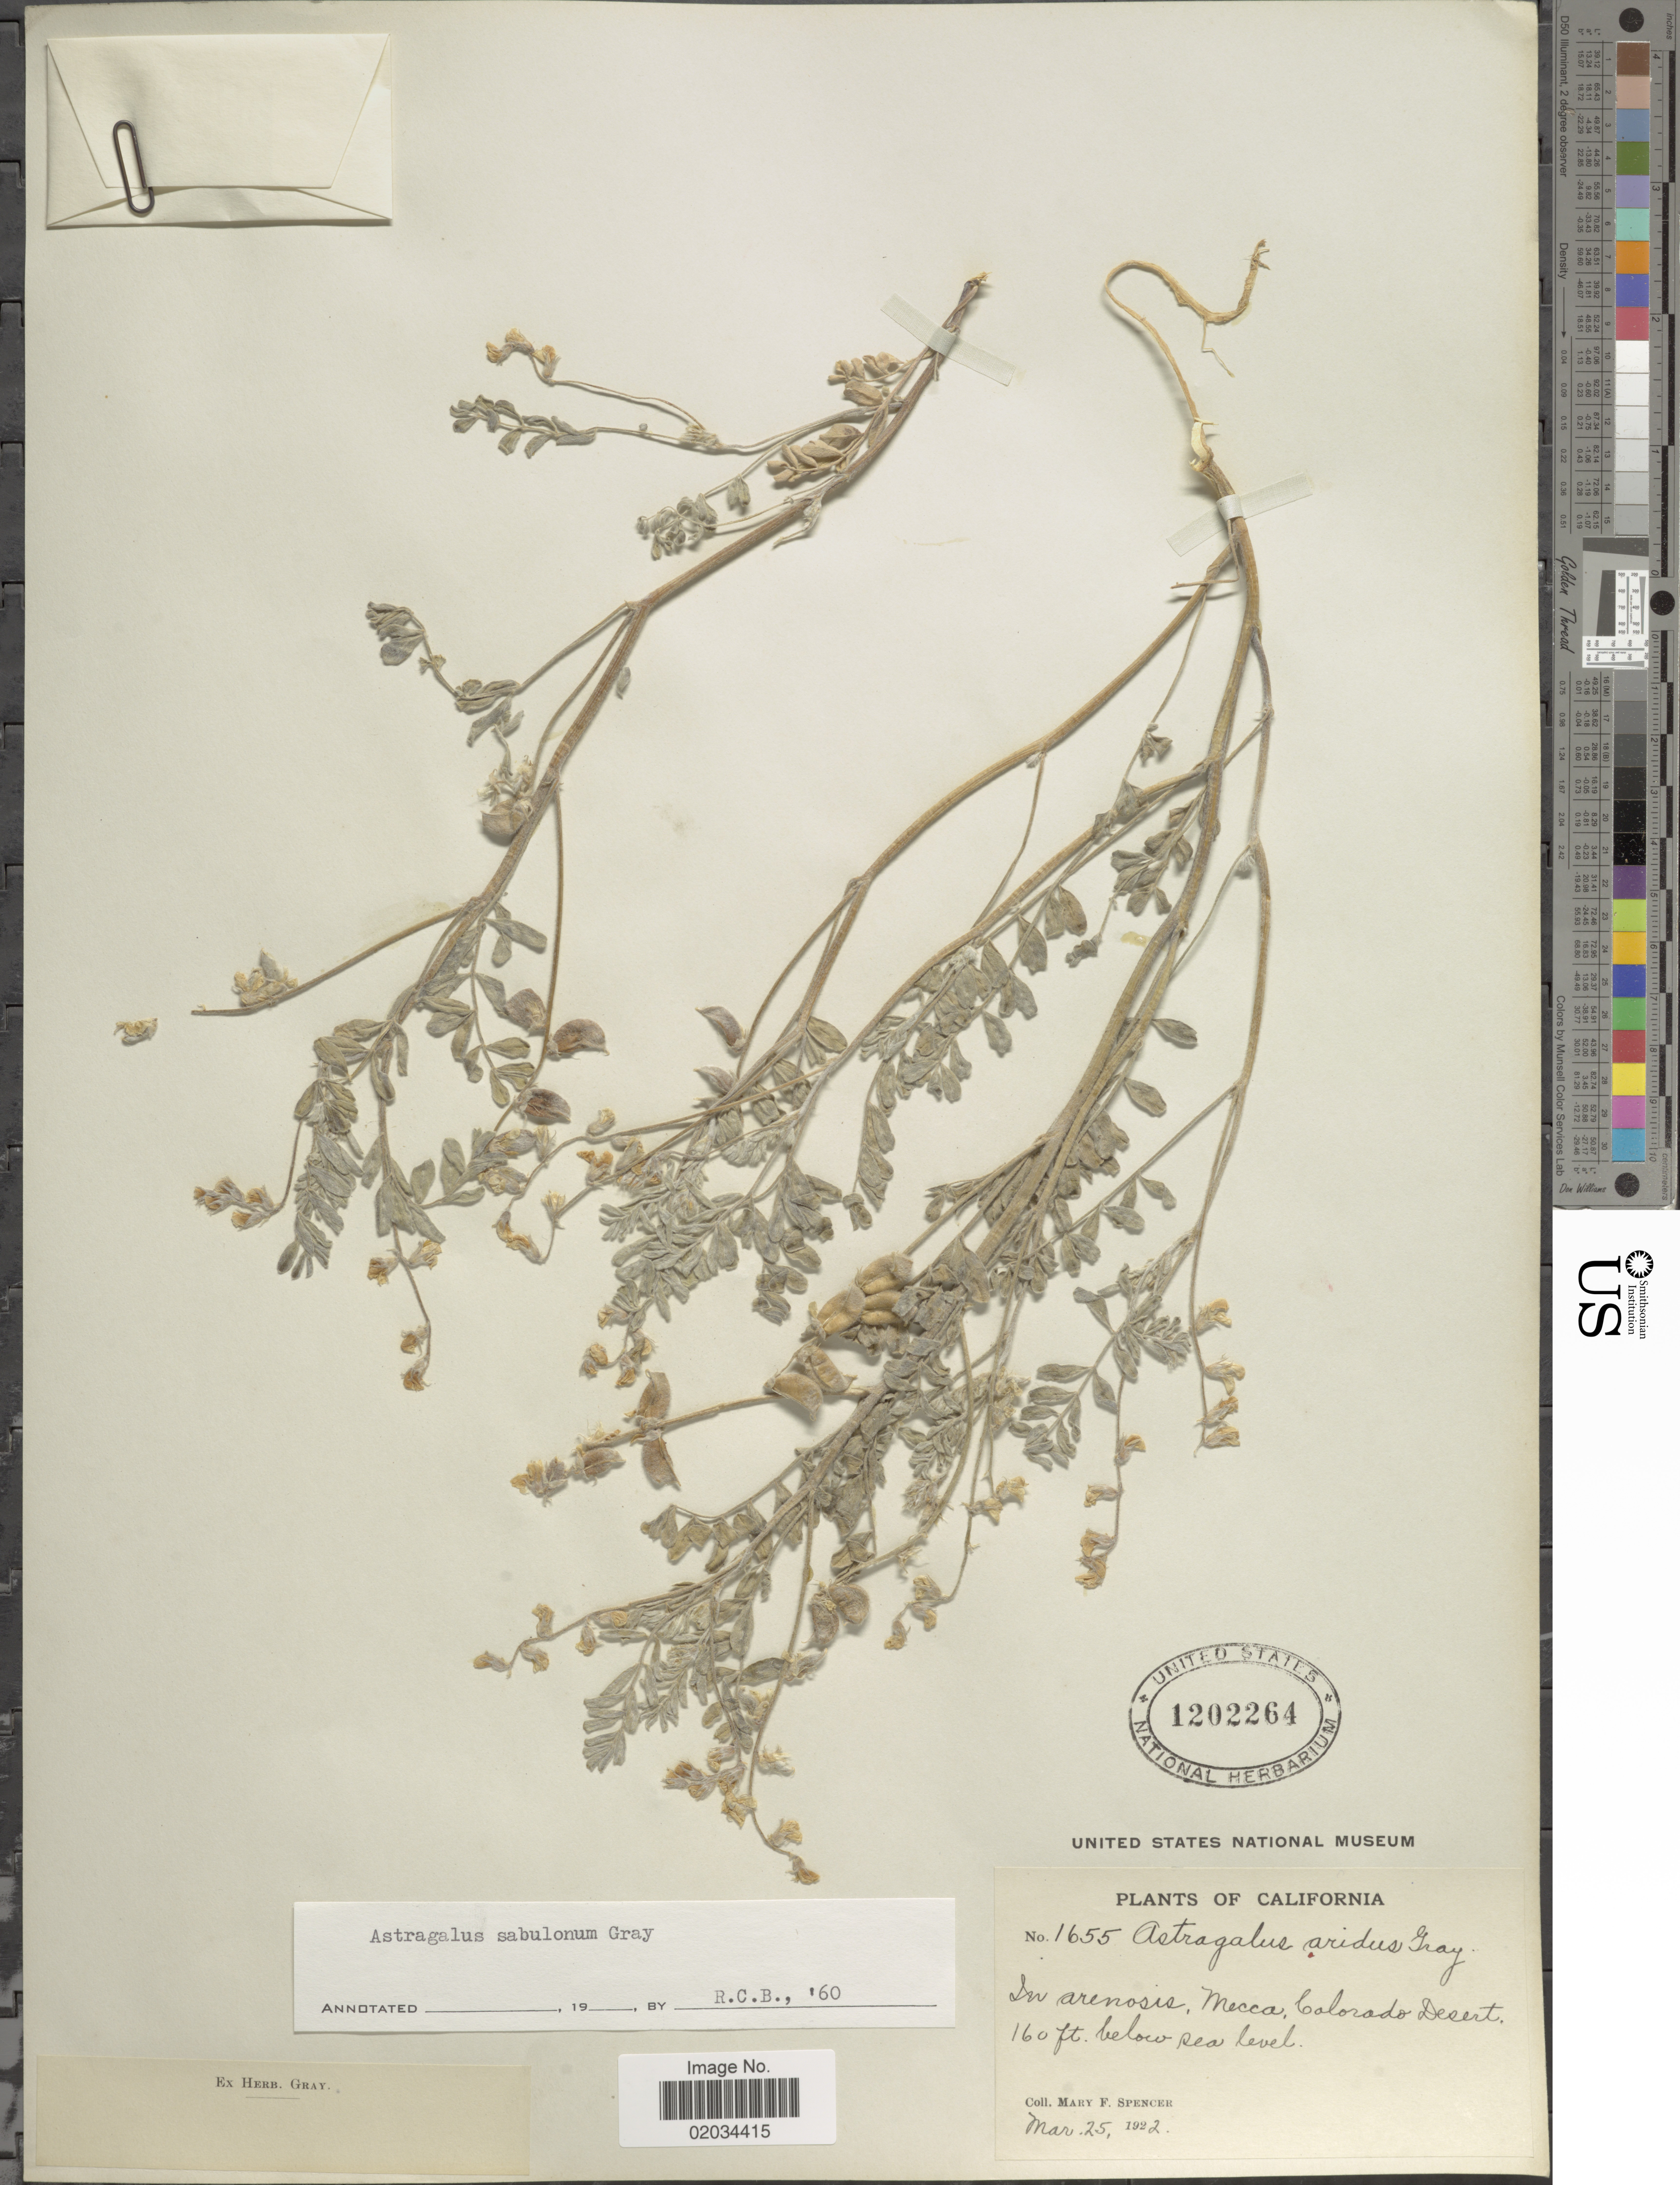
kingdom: Plantae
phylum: Tracheophyta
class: Magnoliopsida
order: Fabales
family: Fabaceae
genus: Astragalus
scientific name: Astragalus sabulonum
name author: A. Gray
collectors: M. Spencer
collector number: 1655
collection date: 1992-03-25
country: United States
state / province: California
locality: Mecca, Colorado Desert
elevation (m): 49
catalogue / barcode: US 1202264